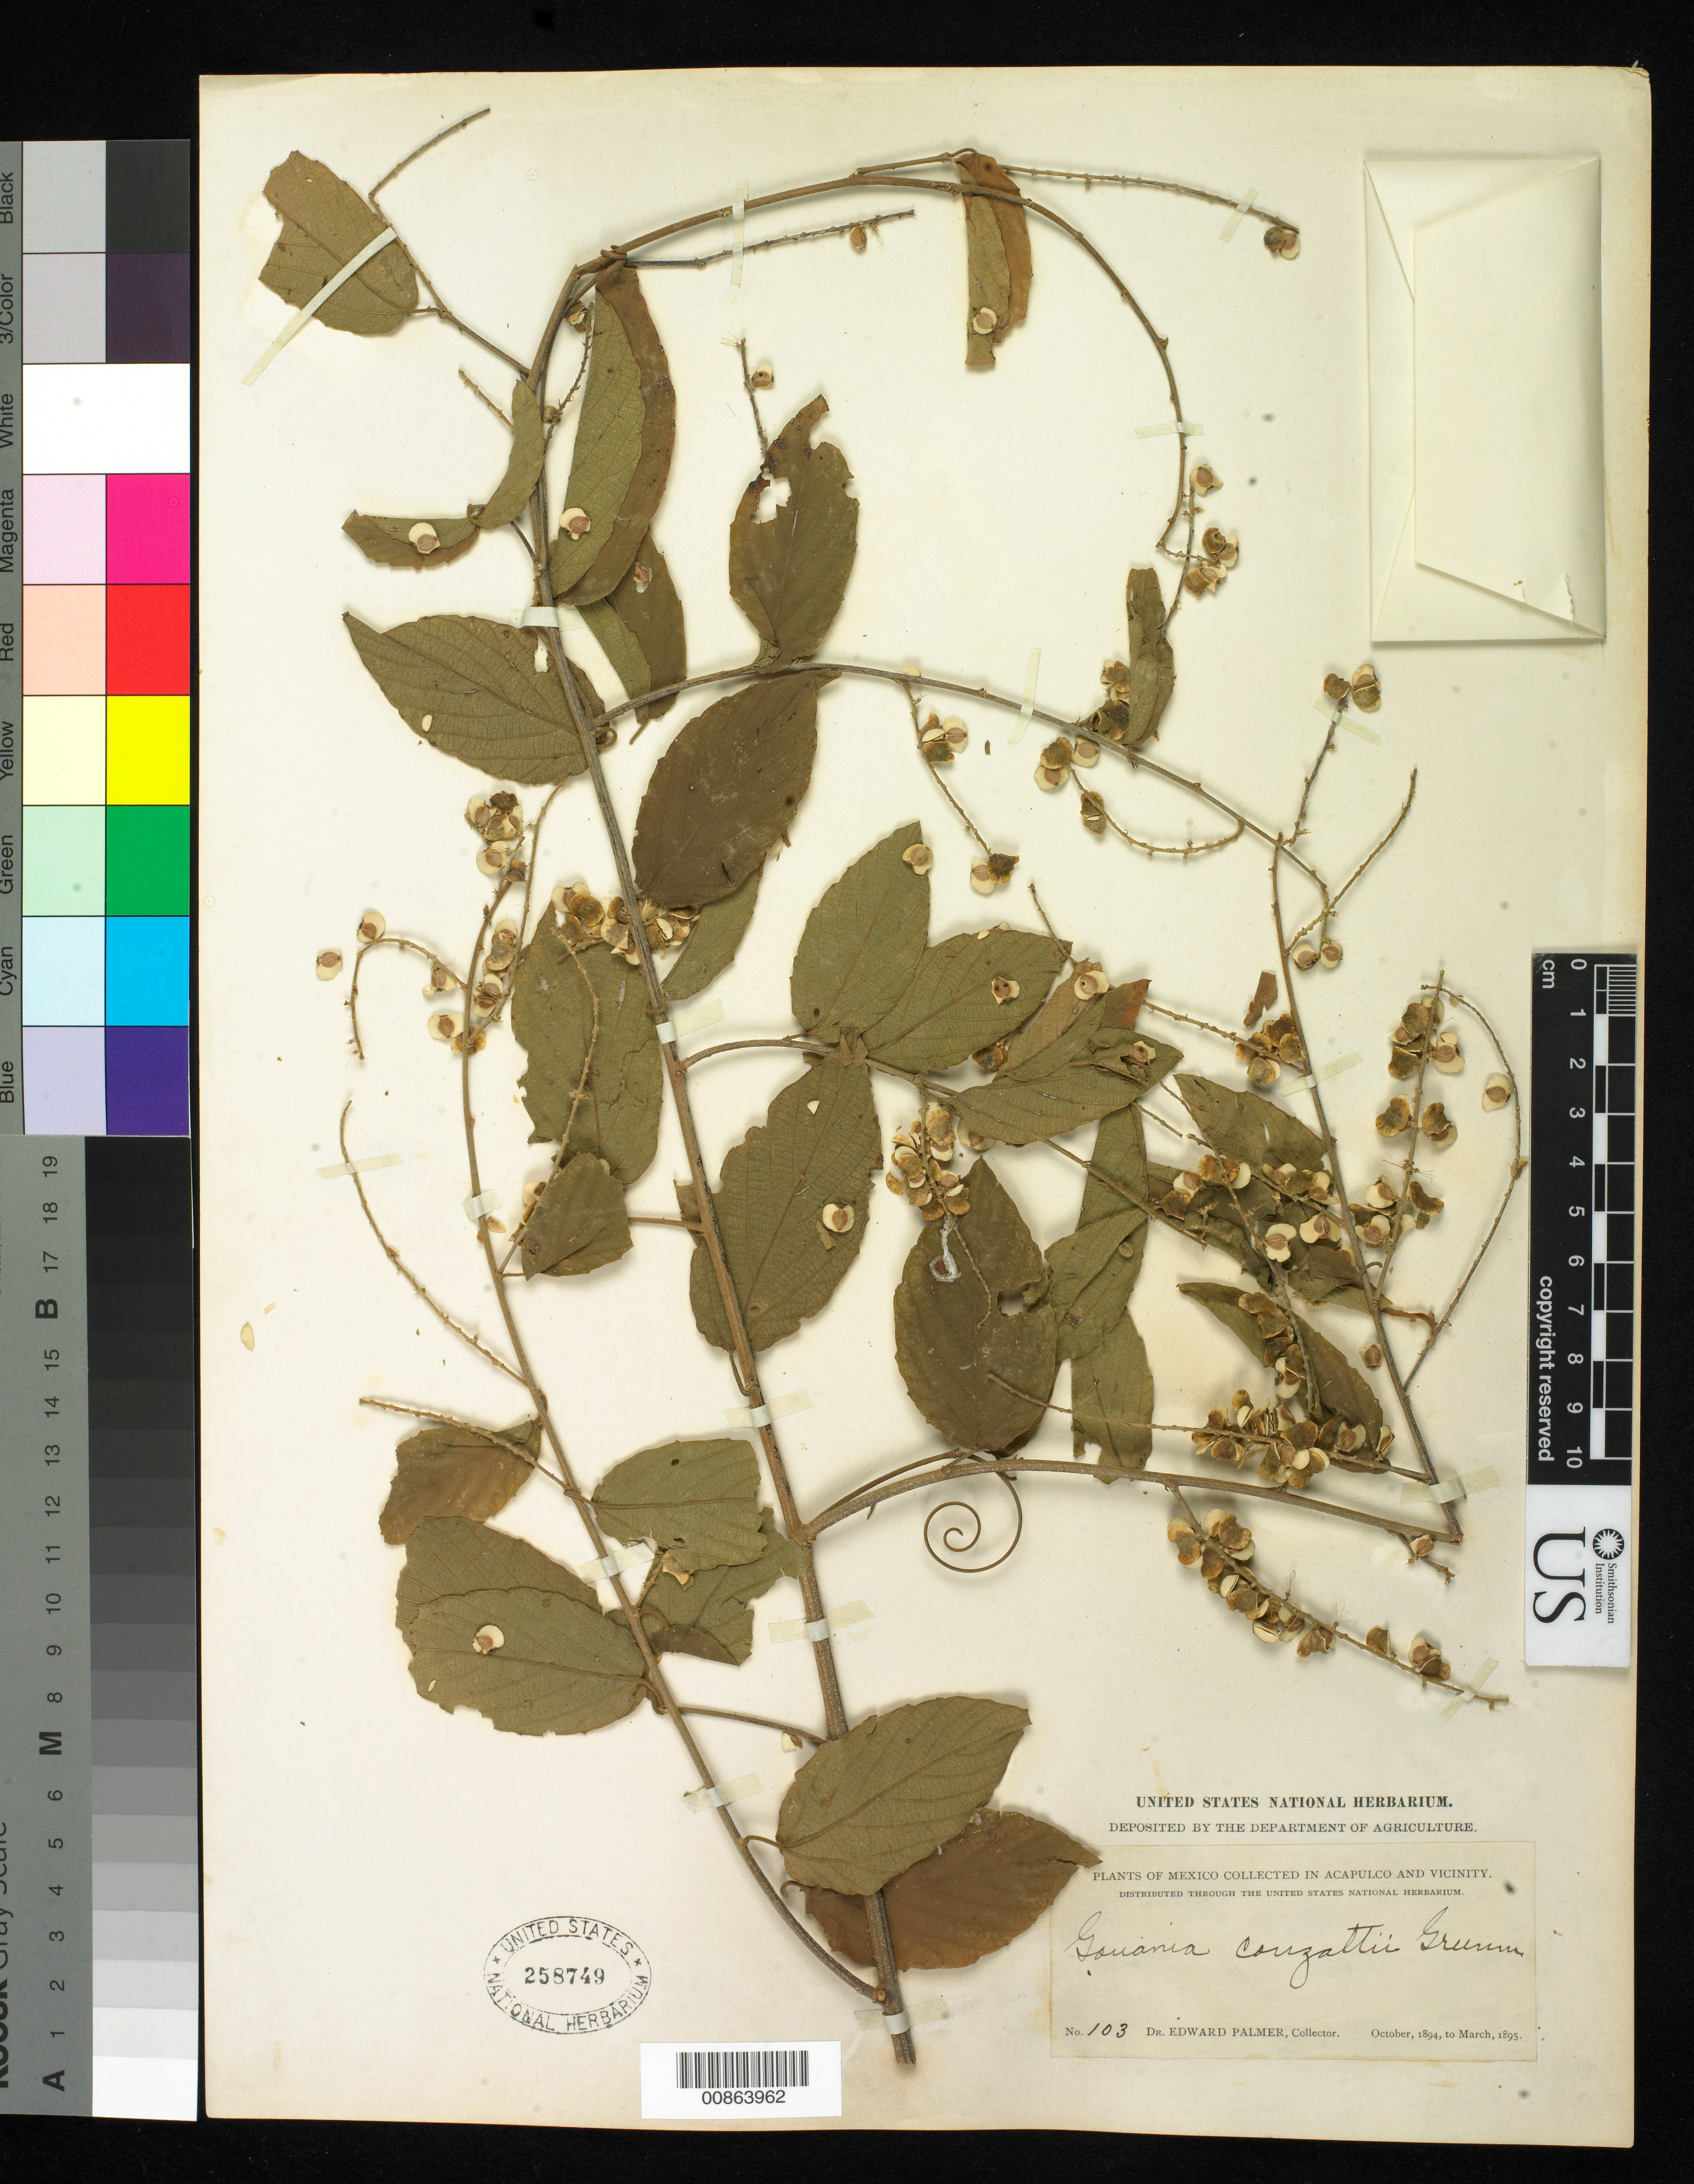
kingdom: Plantae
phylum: Tracheophyta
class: Magnoliopsida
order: Rosales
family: Rhamnaceae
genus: Gouania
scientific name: Gouania rosei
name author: Wiggins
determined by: Pool, A., (MO), Missouri Botanical Garden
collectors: E. Palmer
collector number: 103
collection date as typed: Oct 1894 to -- Mar 1895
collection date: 1894-10/1895-03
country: Mexico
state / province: Guerrero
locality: Acapulco, Guerrero and vicinity.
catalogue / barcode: US 258749